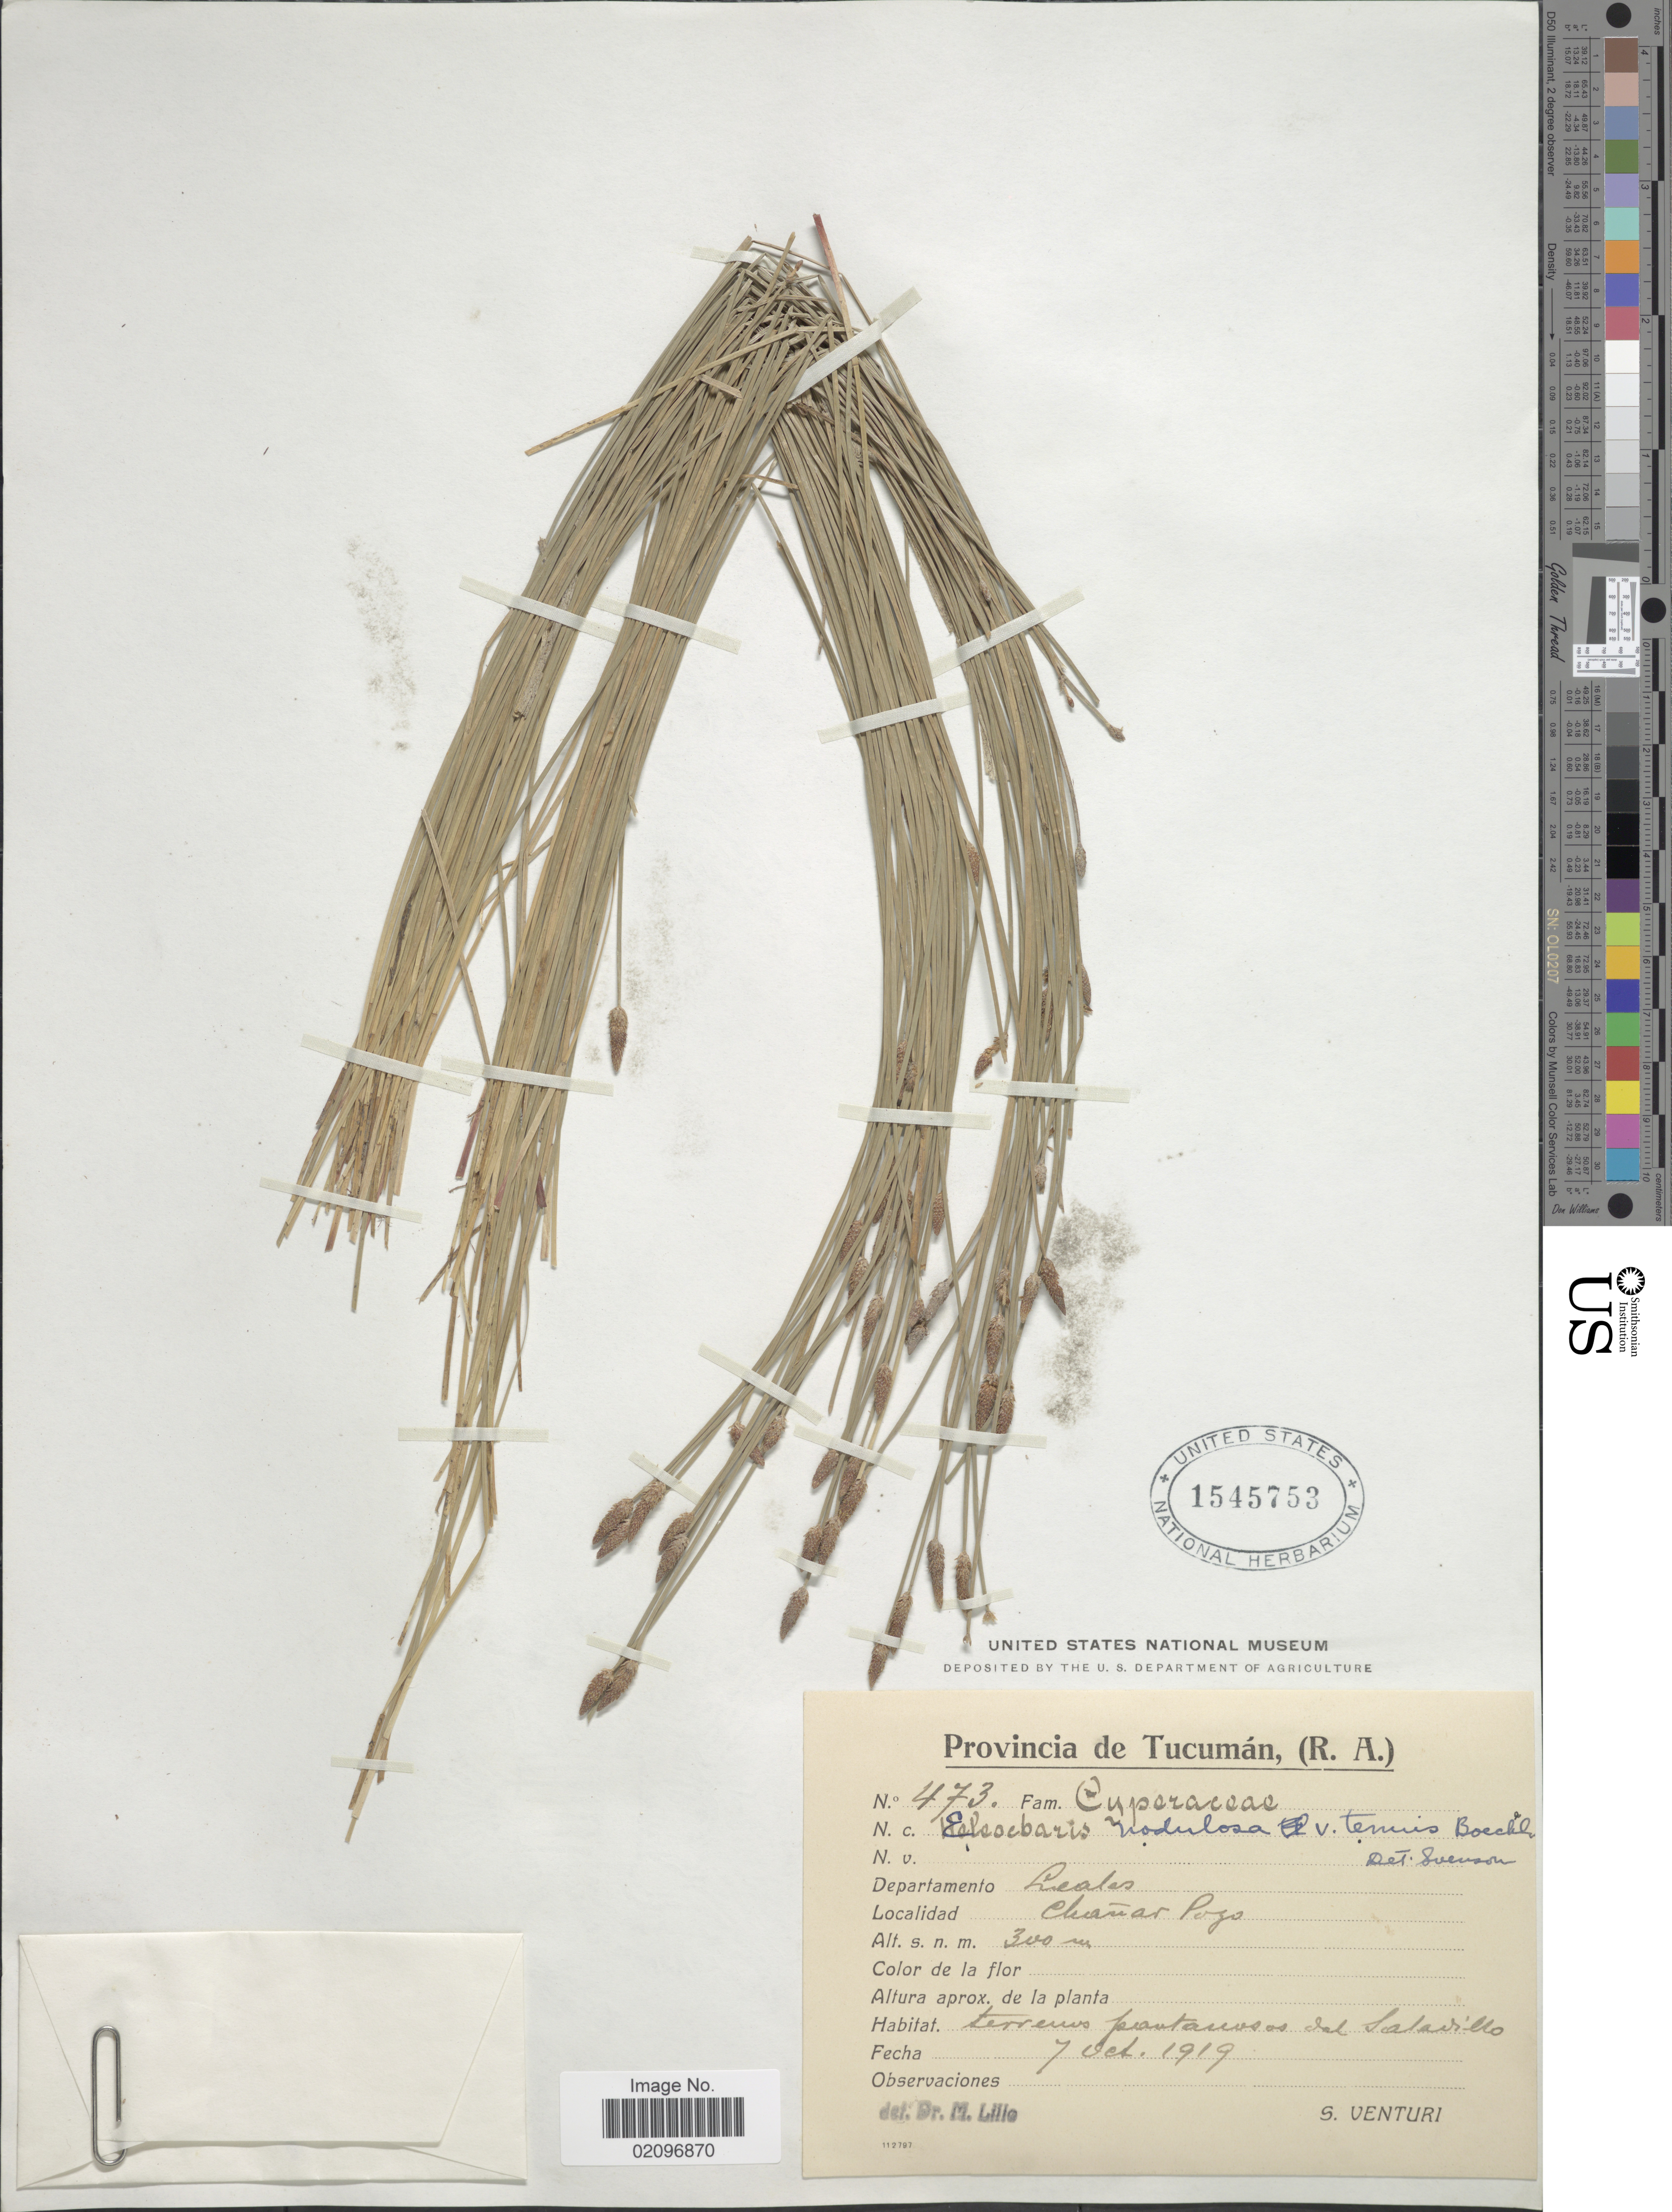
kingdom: Plantae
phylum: Tracheophyta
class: Liliopsida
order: Poales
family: Cyperaceae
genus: Eleocharis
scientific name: Eleocharis montana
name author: (Kunth) Roem. & Schult.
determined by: Strong, Mark T., (BOT), Smithsonian Institution - National Museum of Natural History (UNITED STATES)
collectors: S. Venturi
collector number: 473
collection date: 1919-10-07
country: Argentina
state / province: Tucuman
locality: (R.A.) Departamento Leales, Chañar Pozo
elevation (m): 300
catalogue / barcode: US 1545753